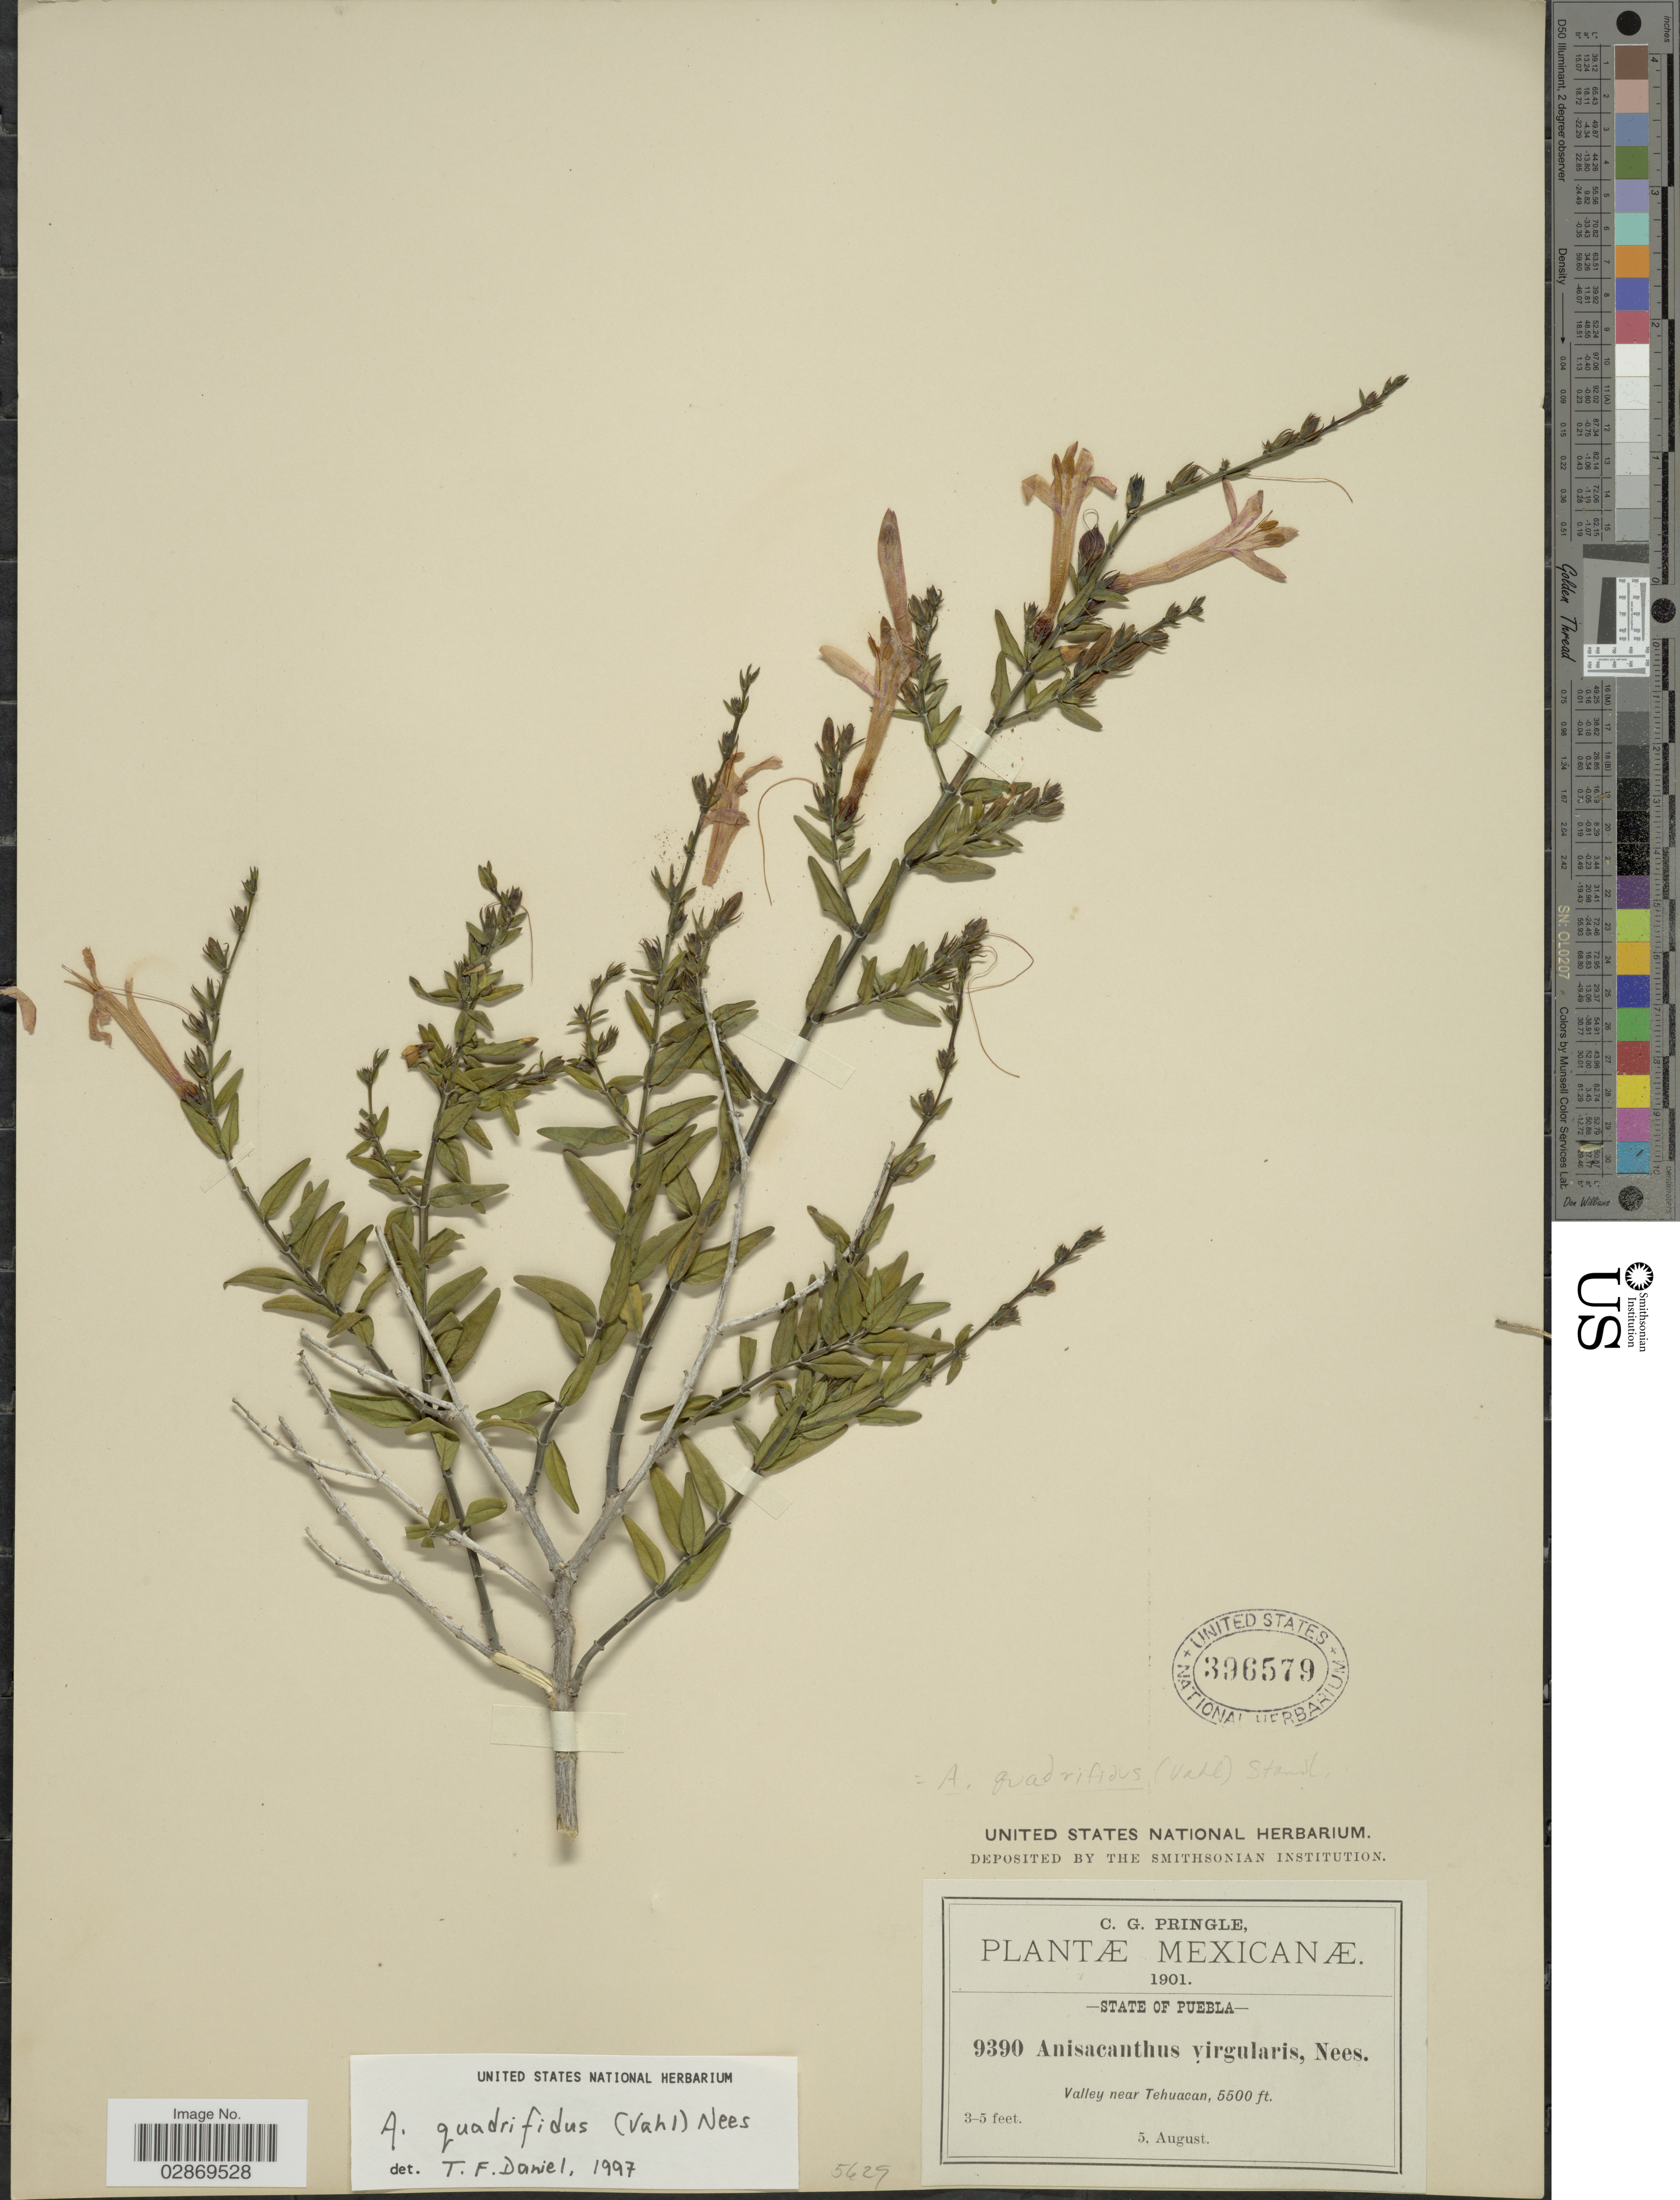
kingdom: Plantae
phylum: Tracheophyta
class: Magnoliopsida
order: Lamiales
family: Acanthaceae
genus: Anisacanthus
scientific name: Anisacanthus quadrifidus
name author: (Vahl) Nees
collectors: C. G. Pringle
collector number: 9390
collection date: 1901-08-05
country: Mexico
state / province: Puebla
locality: State of Puebla, Valley near Tehuacan.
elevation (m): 1676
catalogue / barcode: US 396579